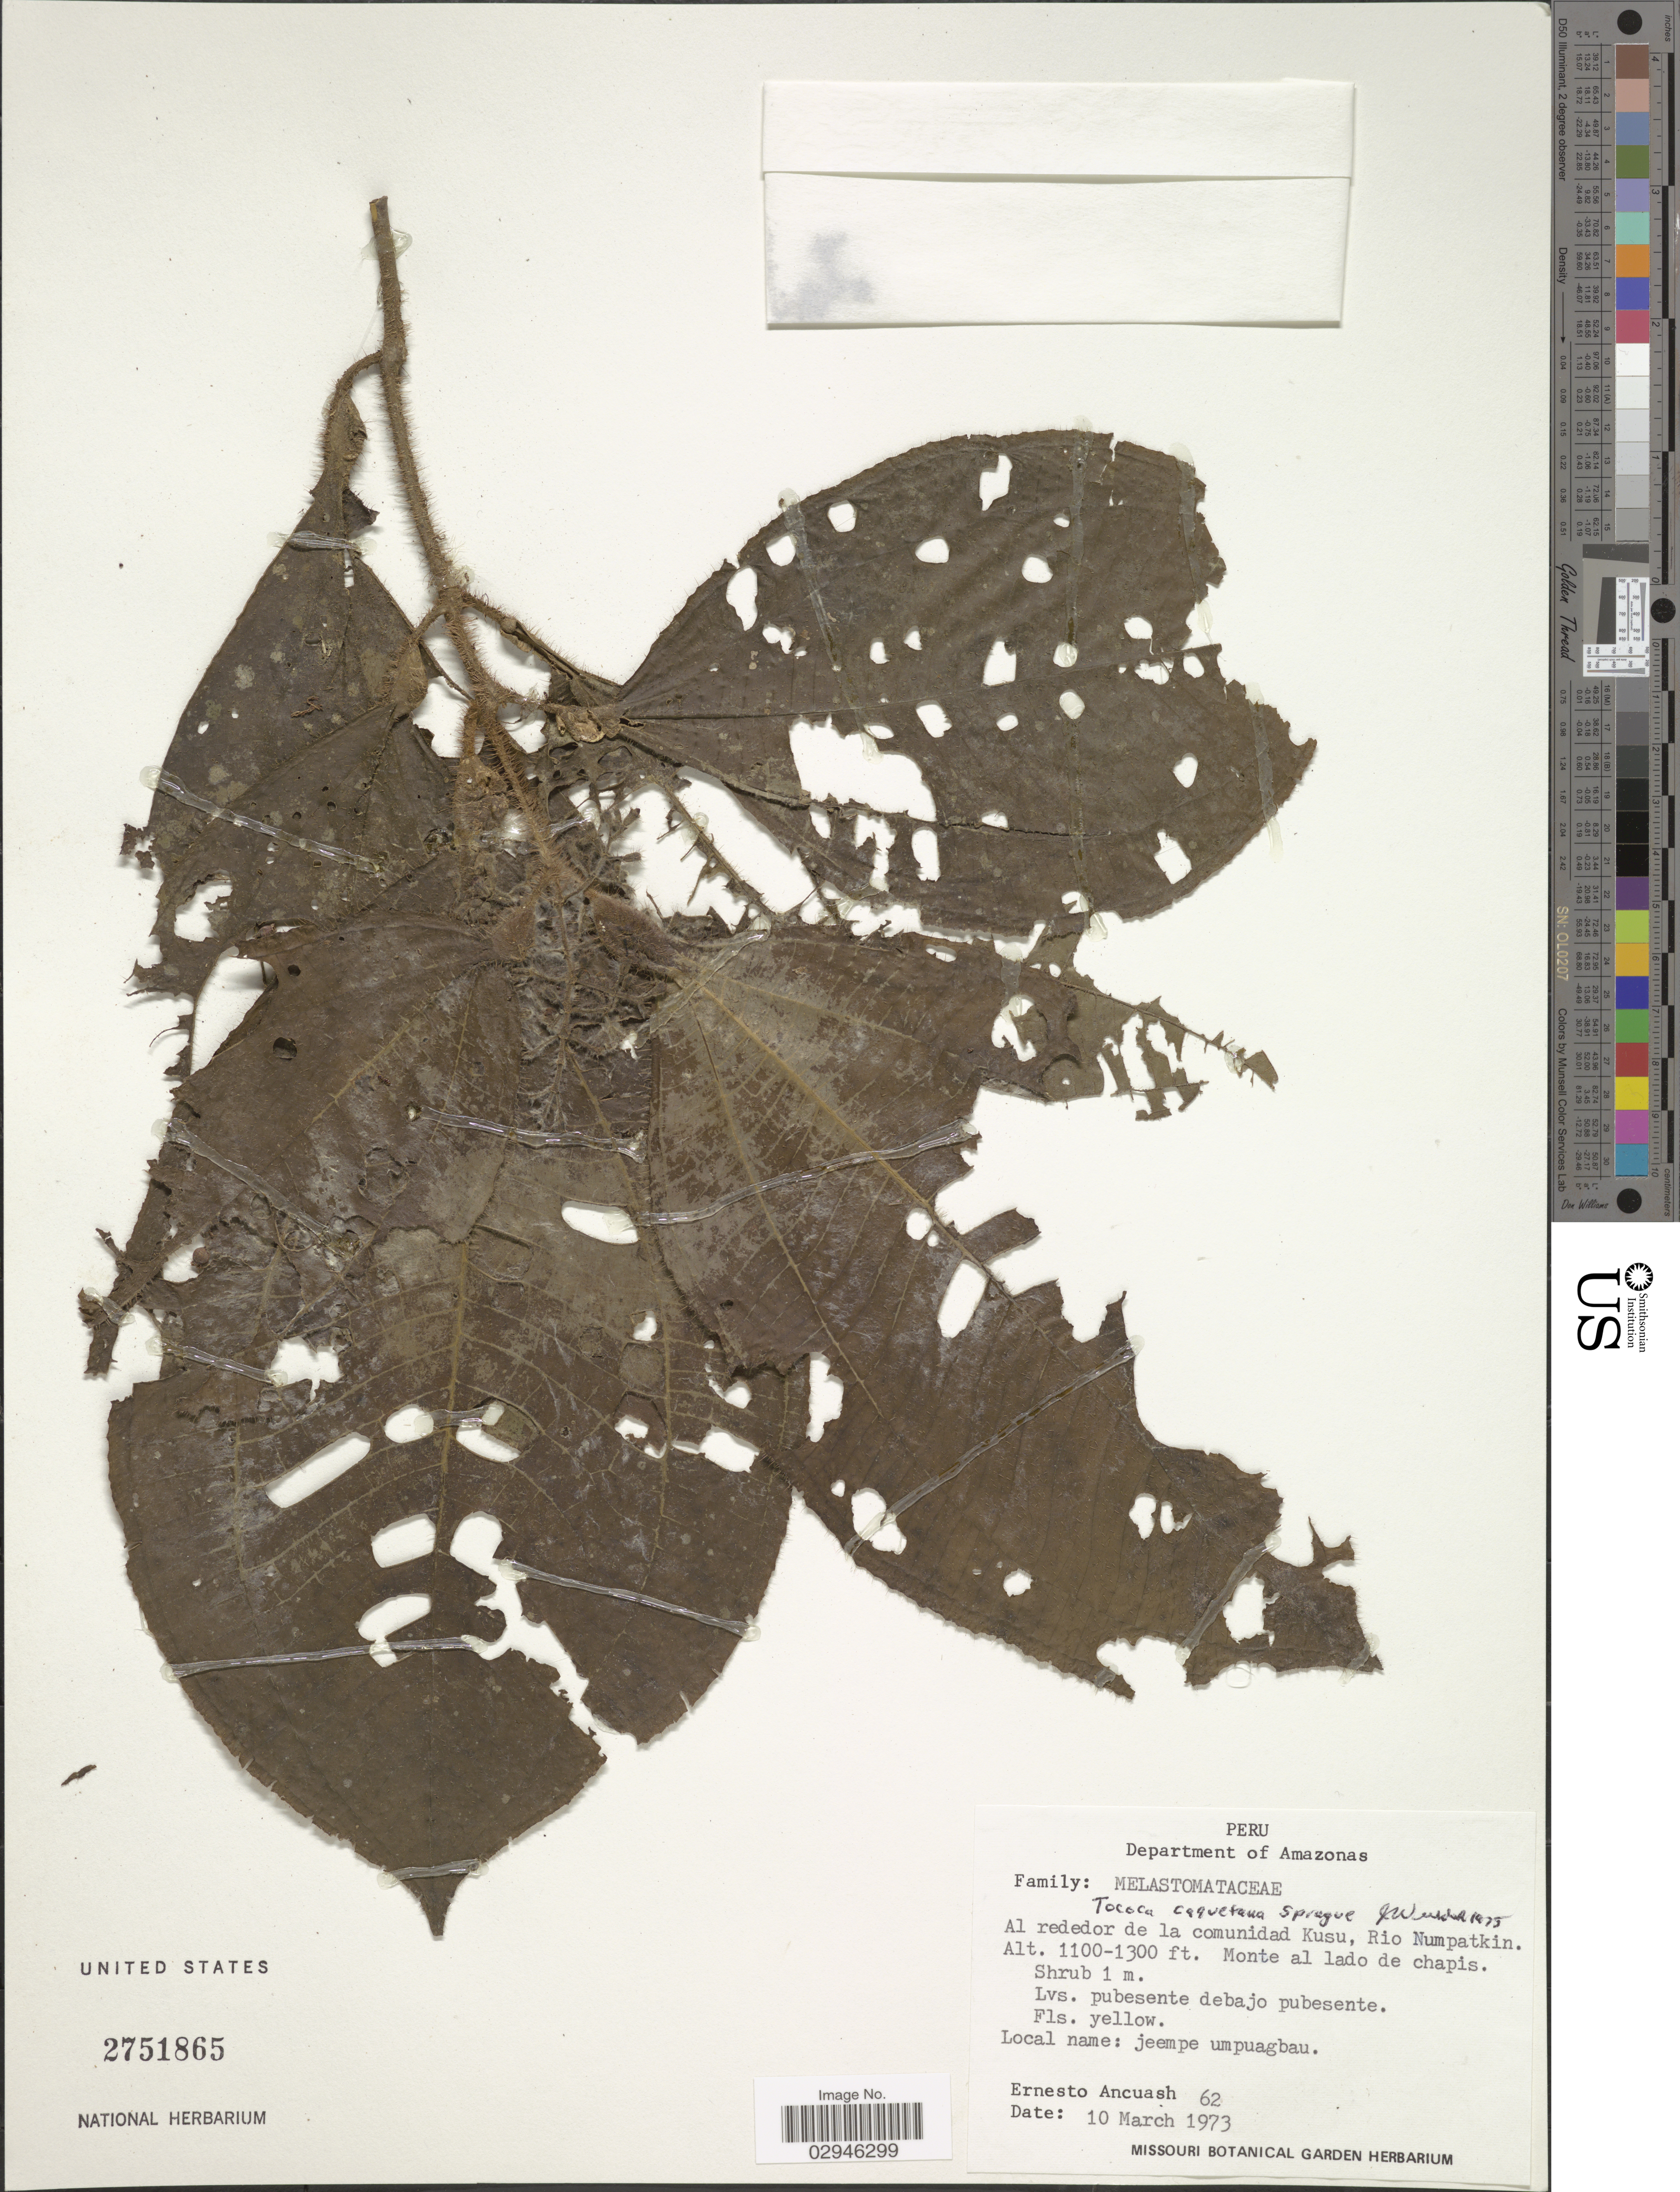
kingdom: Plantae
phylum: Tracheophyta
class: Magnoliopsida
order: Myrtales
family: Melastomataceae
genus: Tococa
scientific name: Tococa caquetana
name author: Sprague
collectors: E. Ancuash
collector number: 62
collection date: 1973-03-10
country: Peru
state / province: Amazonas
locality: Department of Amazonas, Al rededor de la comunidad Kusu, Rio Numpatkin, Monte al lado de chapis.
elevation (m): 335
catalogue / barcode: US 2751865